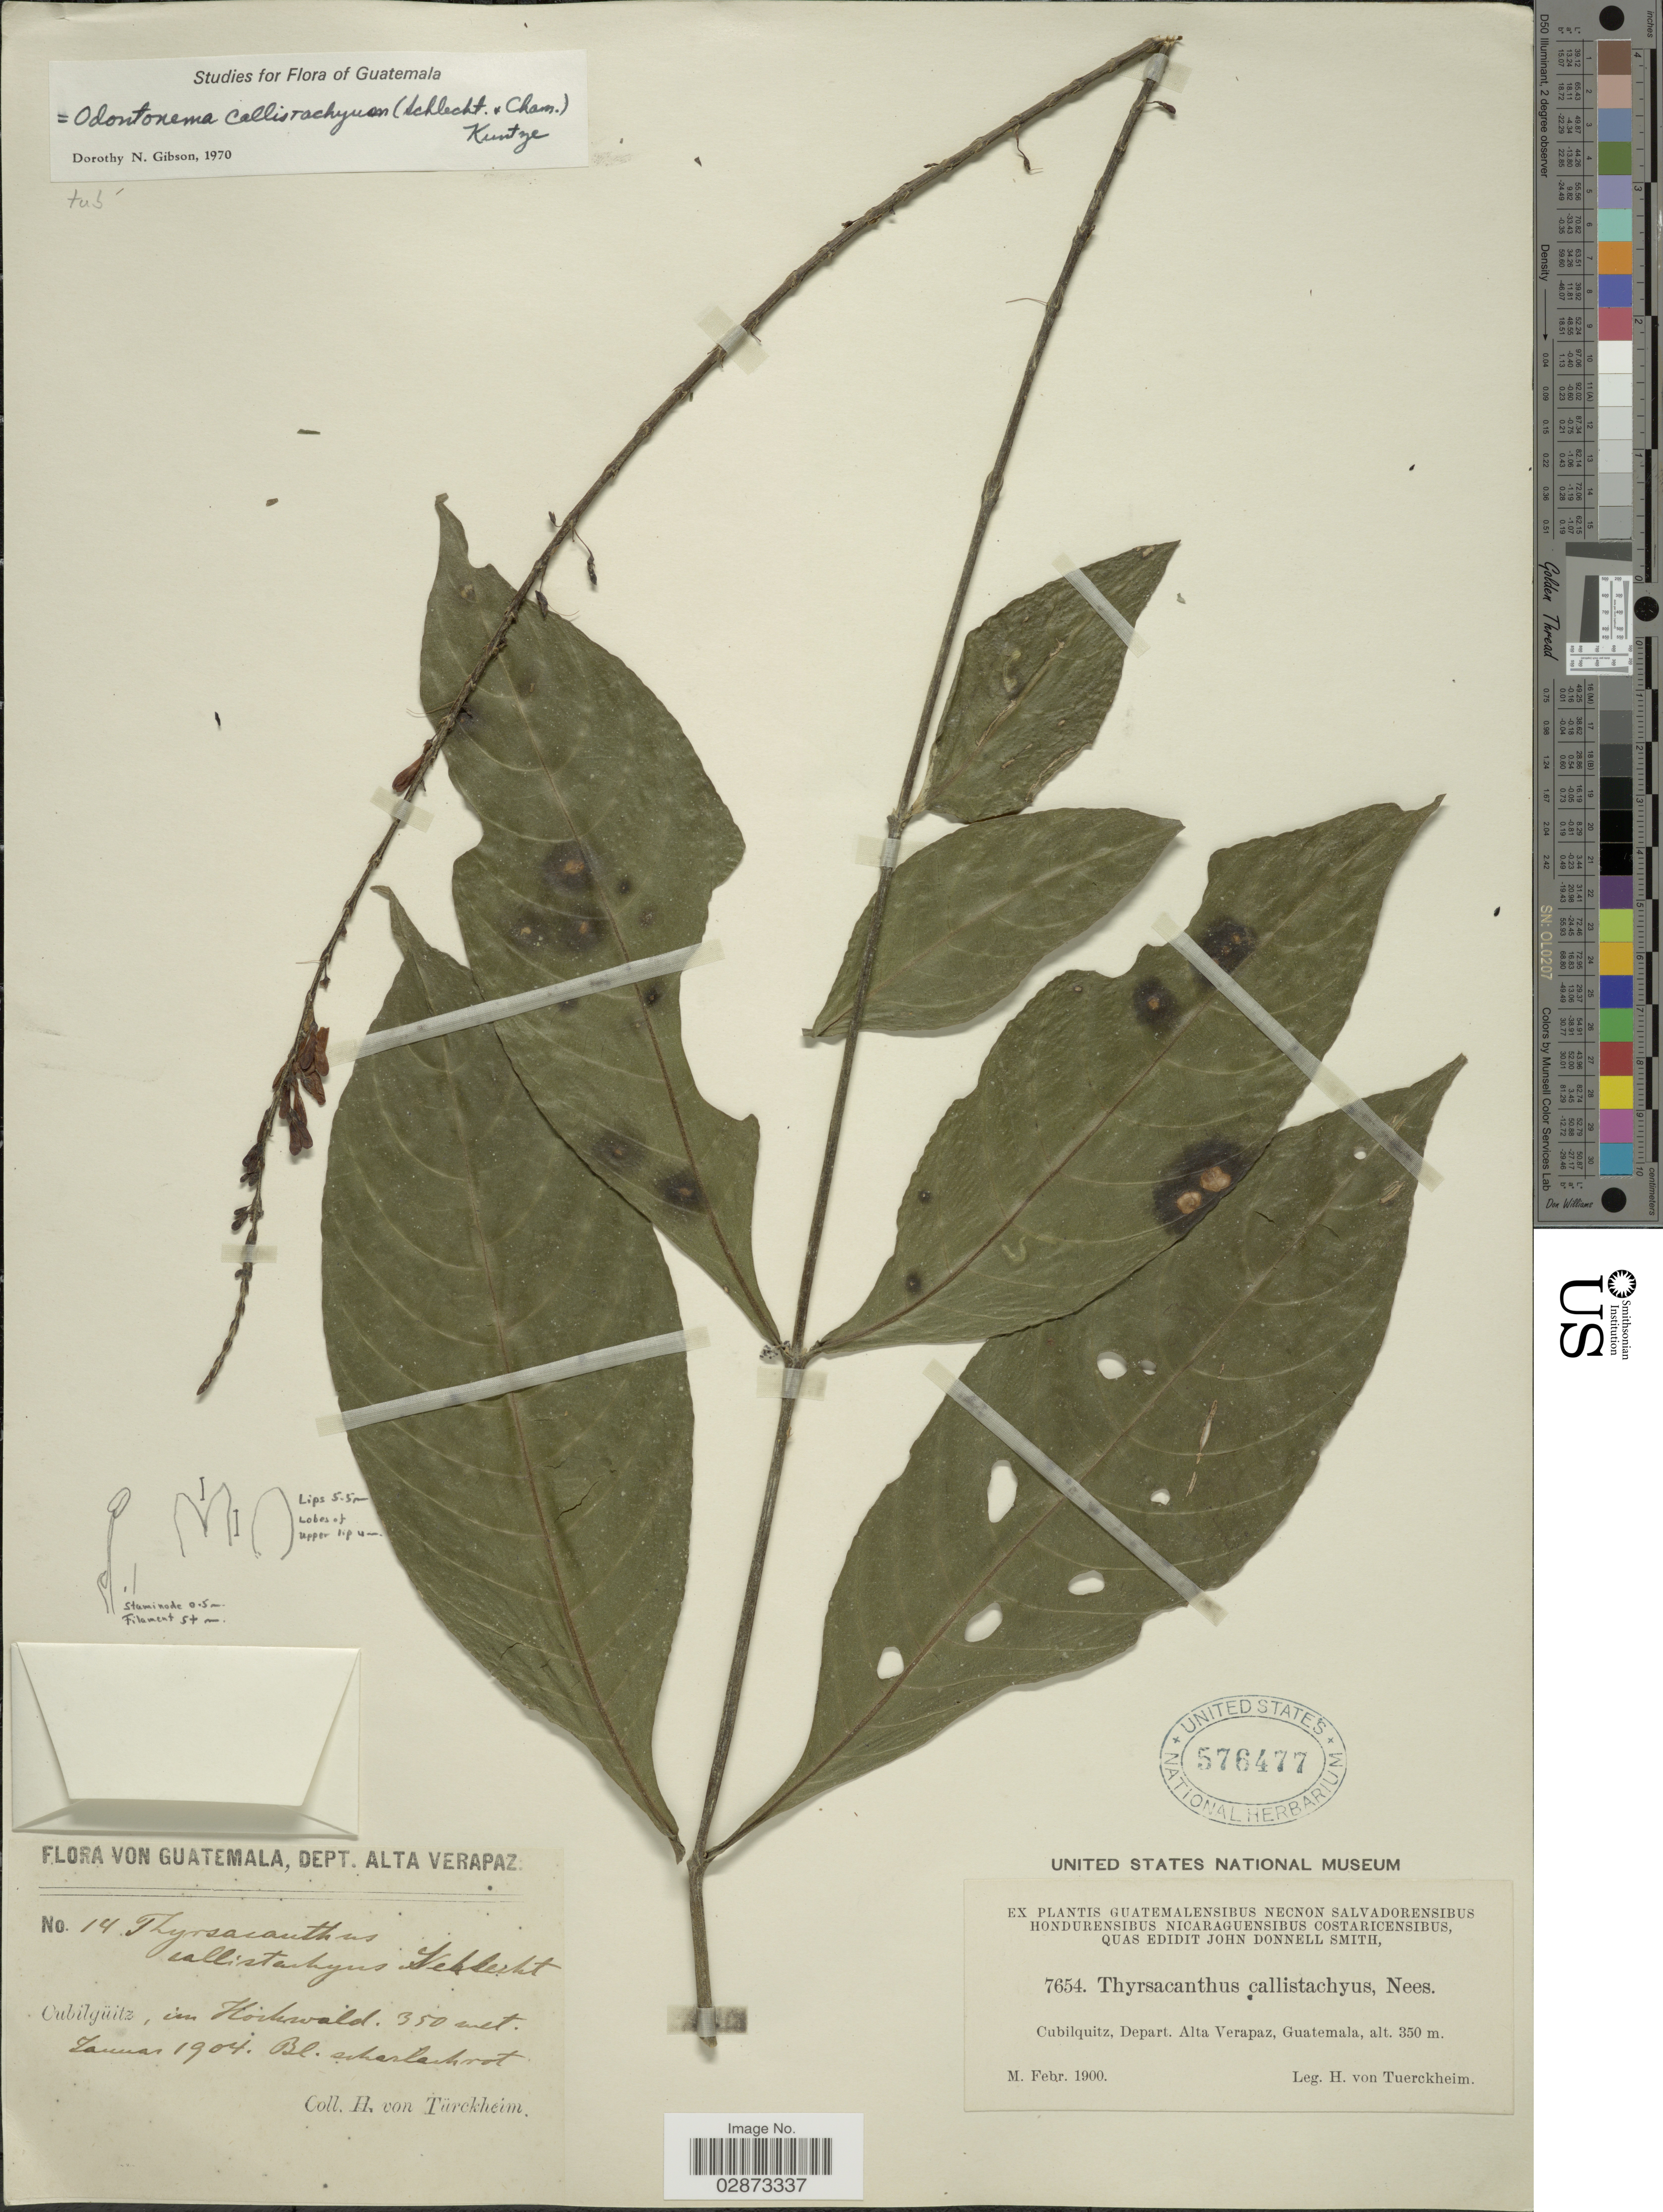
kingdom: Plantae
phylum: Tracheophyta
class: Magnoliopsida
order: Lamiales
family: Acanthaceae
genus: Odontonema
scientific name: Odontonema callistachyum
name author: (Schltdl. & Cham.) Kuntze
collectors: H. von Türckheim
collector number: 7654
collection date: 1900-02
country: Guatemala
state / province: Alta Verapaz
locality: Cubilquitz, Depart. Alta Verapaz.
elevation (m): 350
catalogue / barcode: US 576477